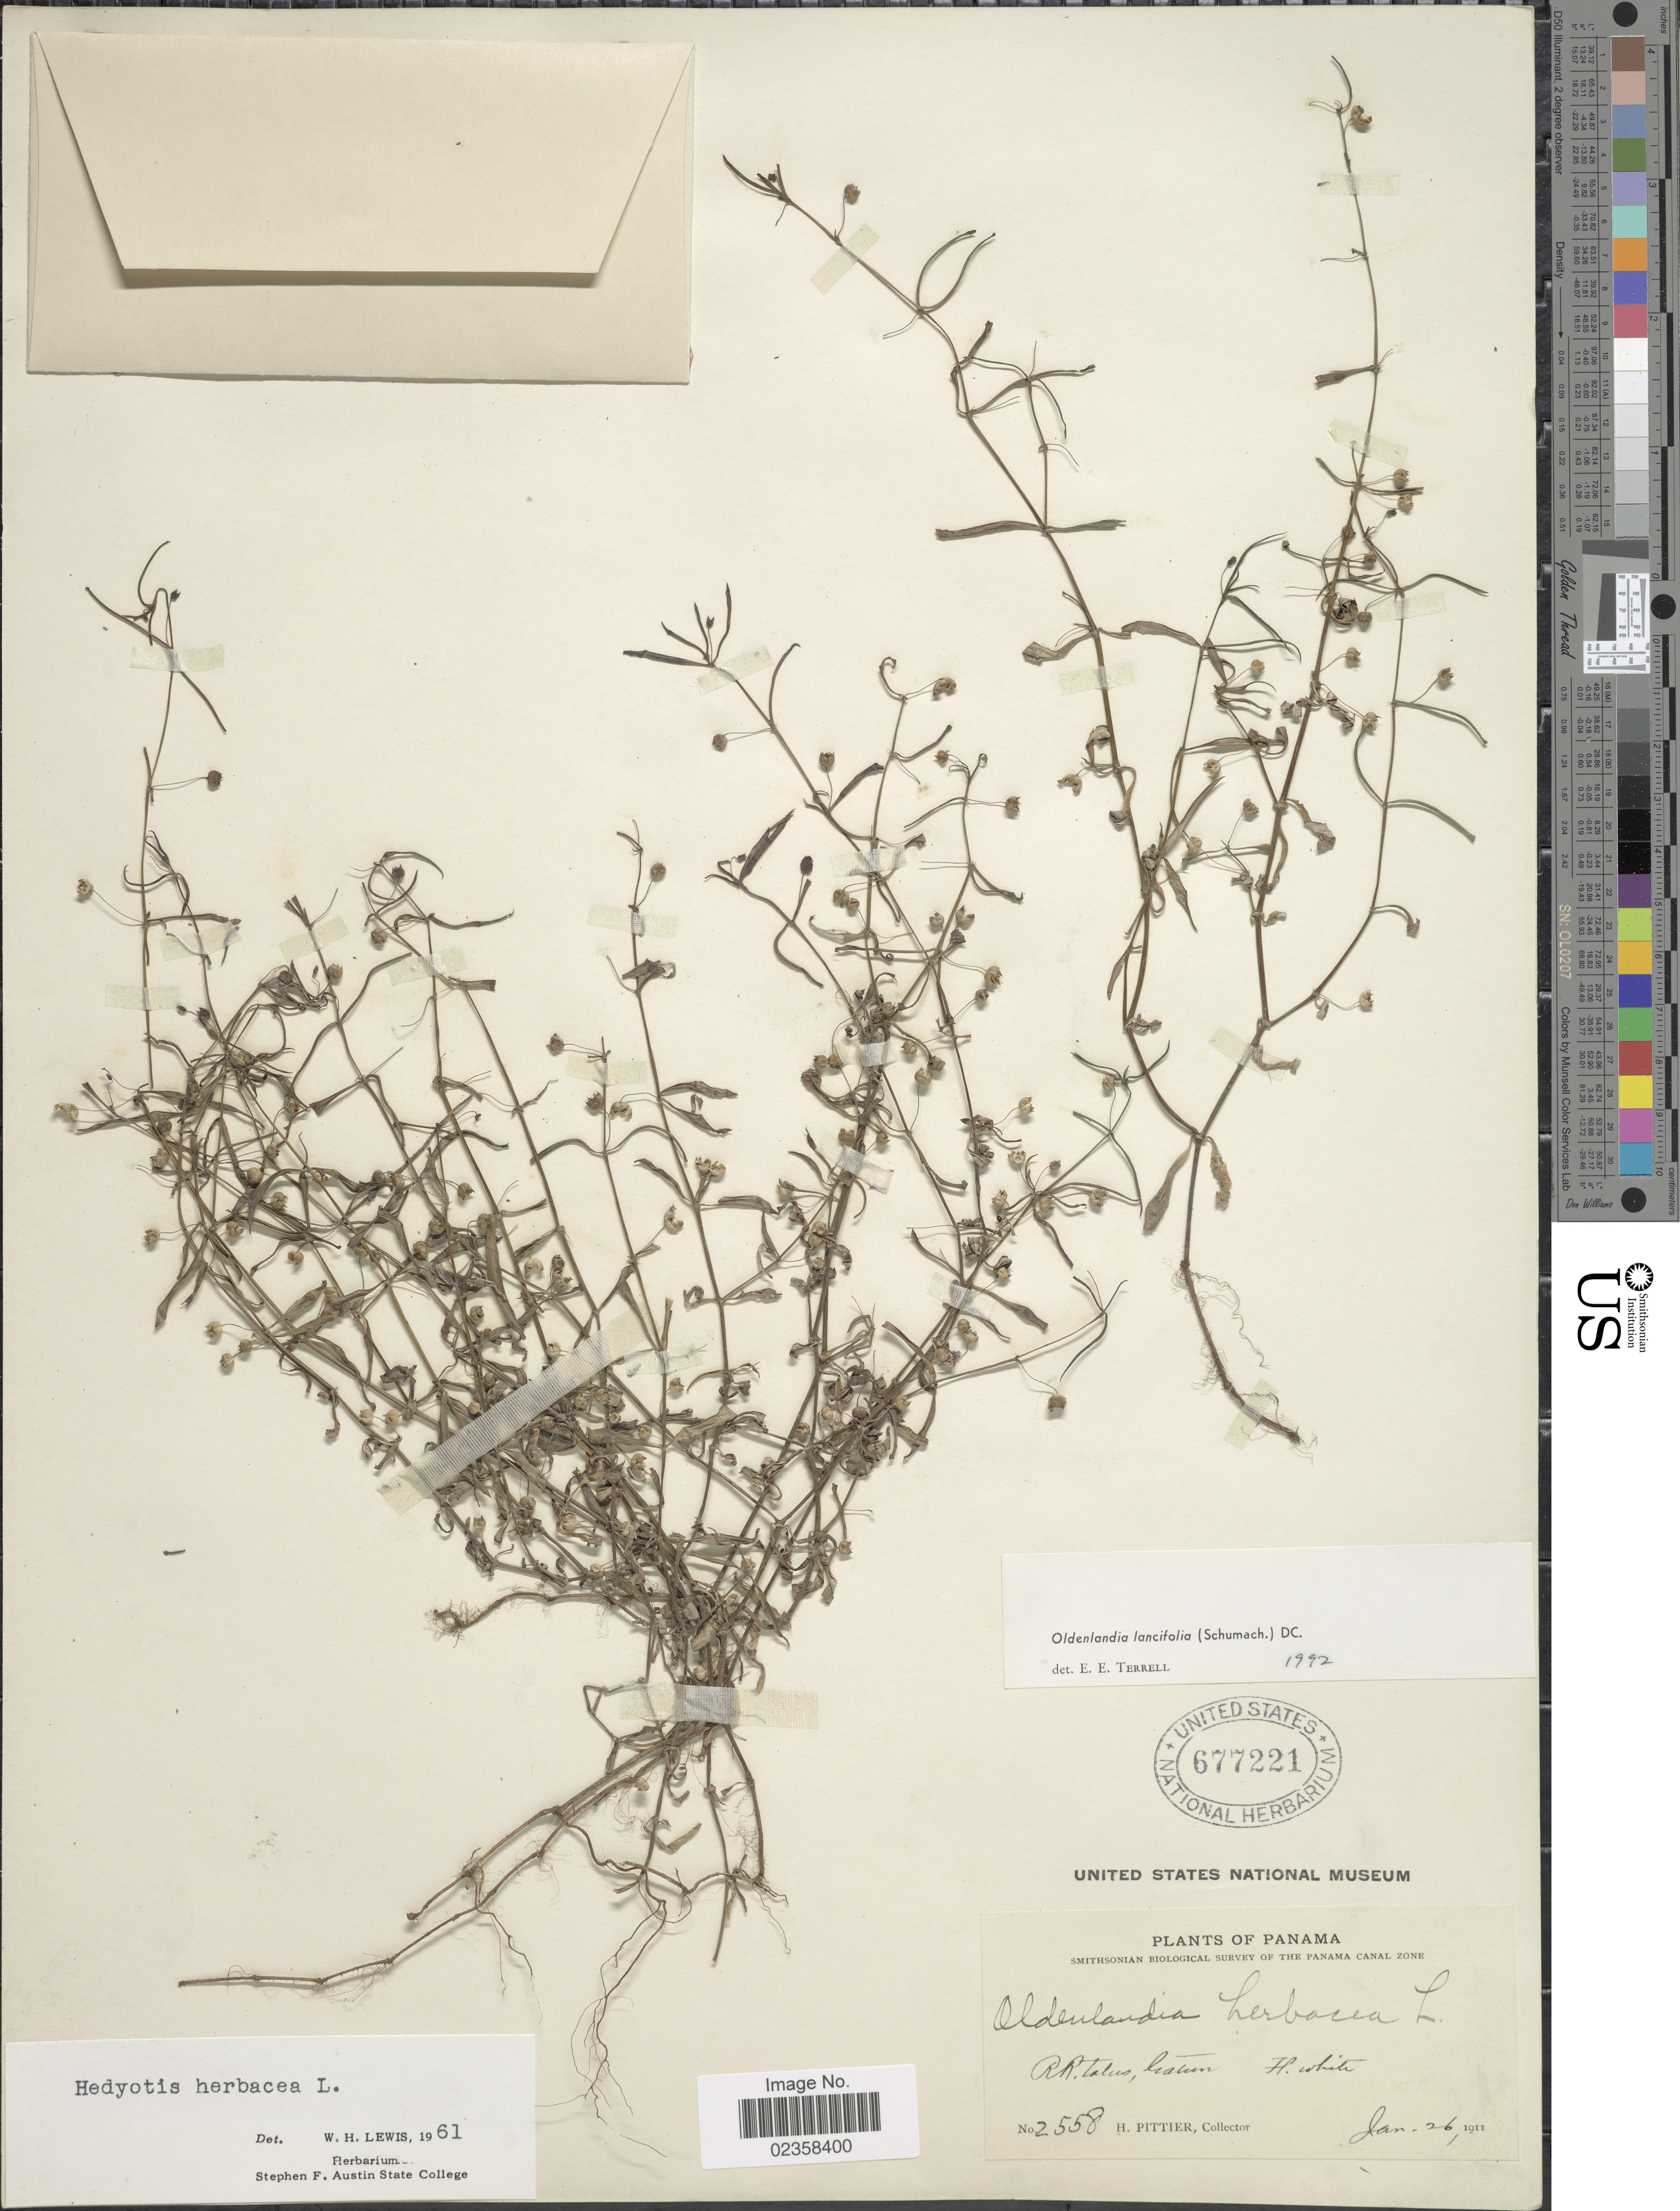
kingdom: Plantae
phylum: Tracheophyta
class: Magnoliopsida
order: Gentianales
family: Rubiaceae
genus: Oldenlandia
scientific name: Oldenlandia lancifolia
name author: (Schumach.) DC.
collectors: H. F. Pittier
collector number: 2558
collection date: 1911-01-26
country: Panama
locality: RR Talus, Gatún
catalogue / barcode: US 677221